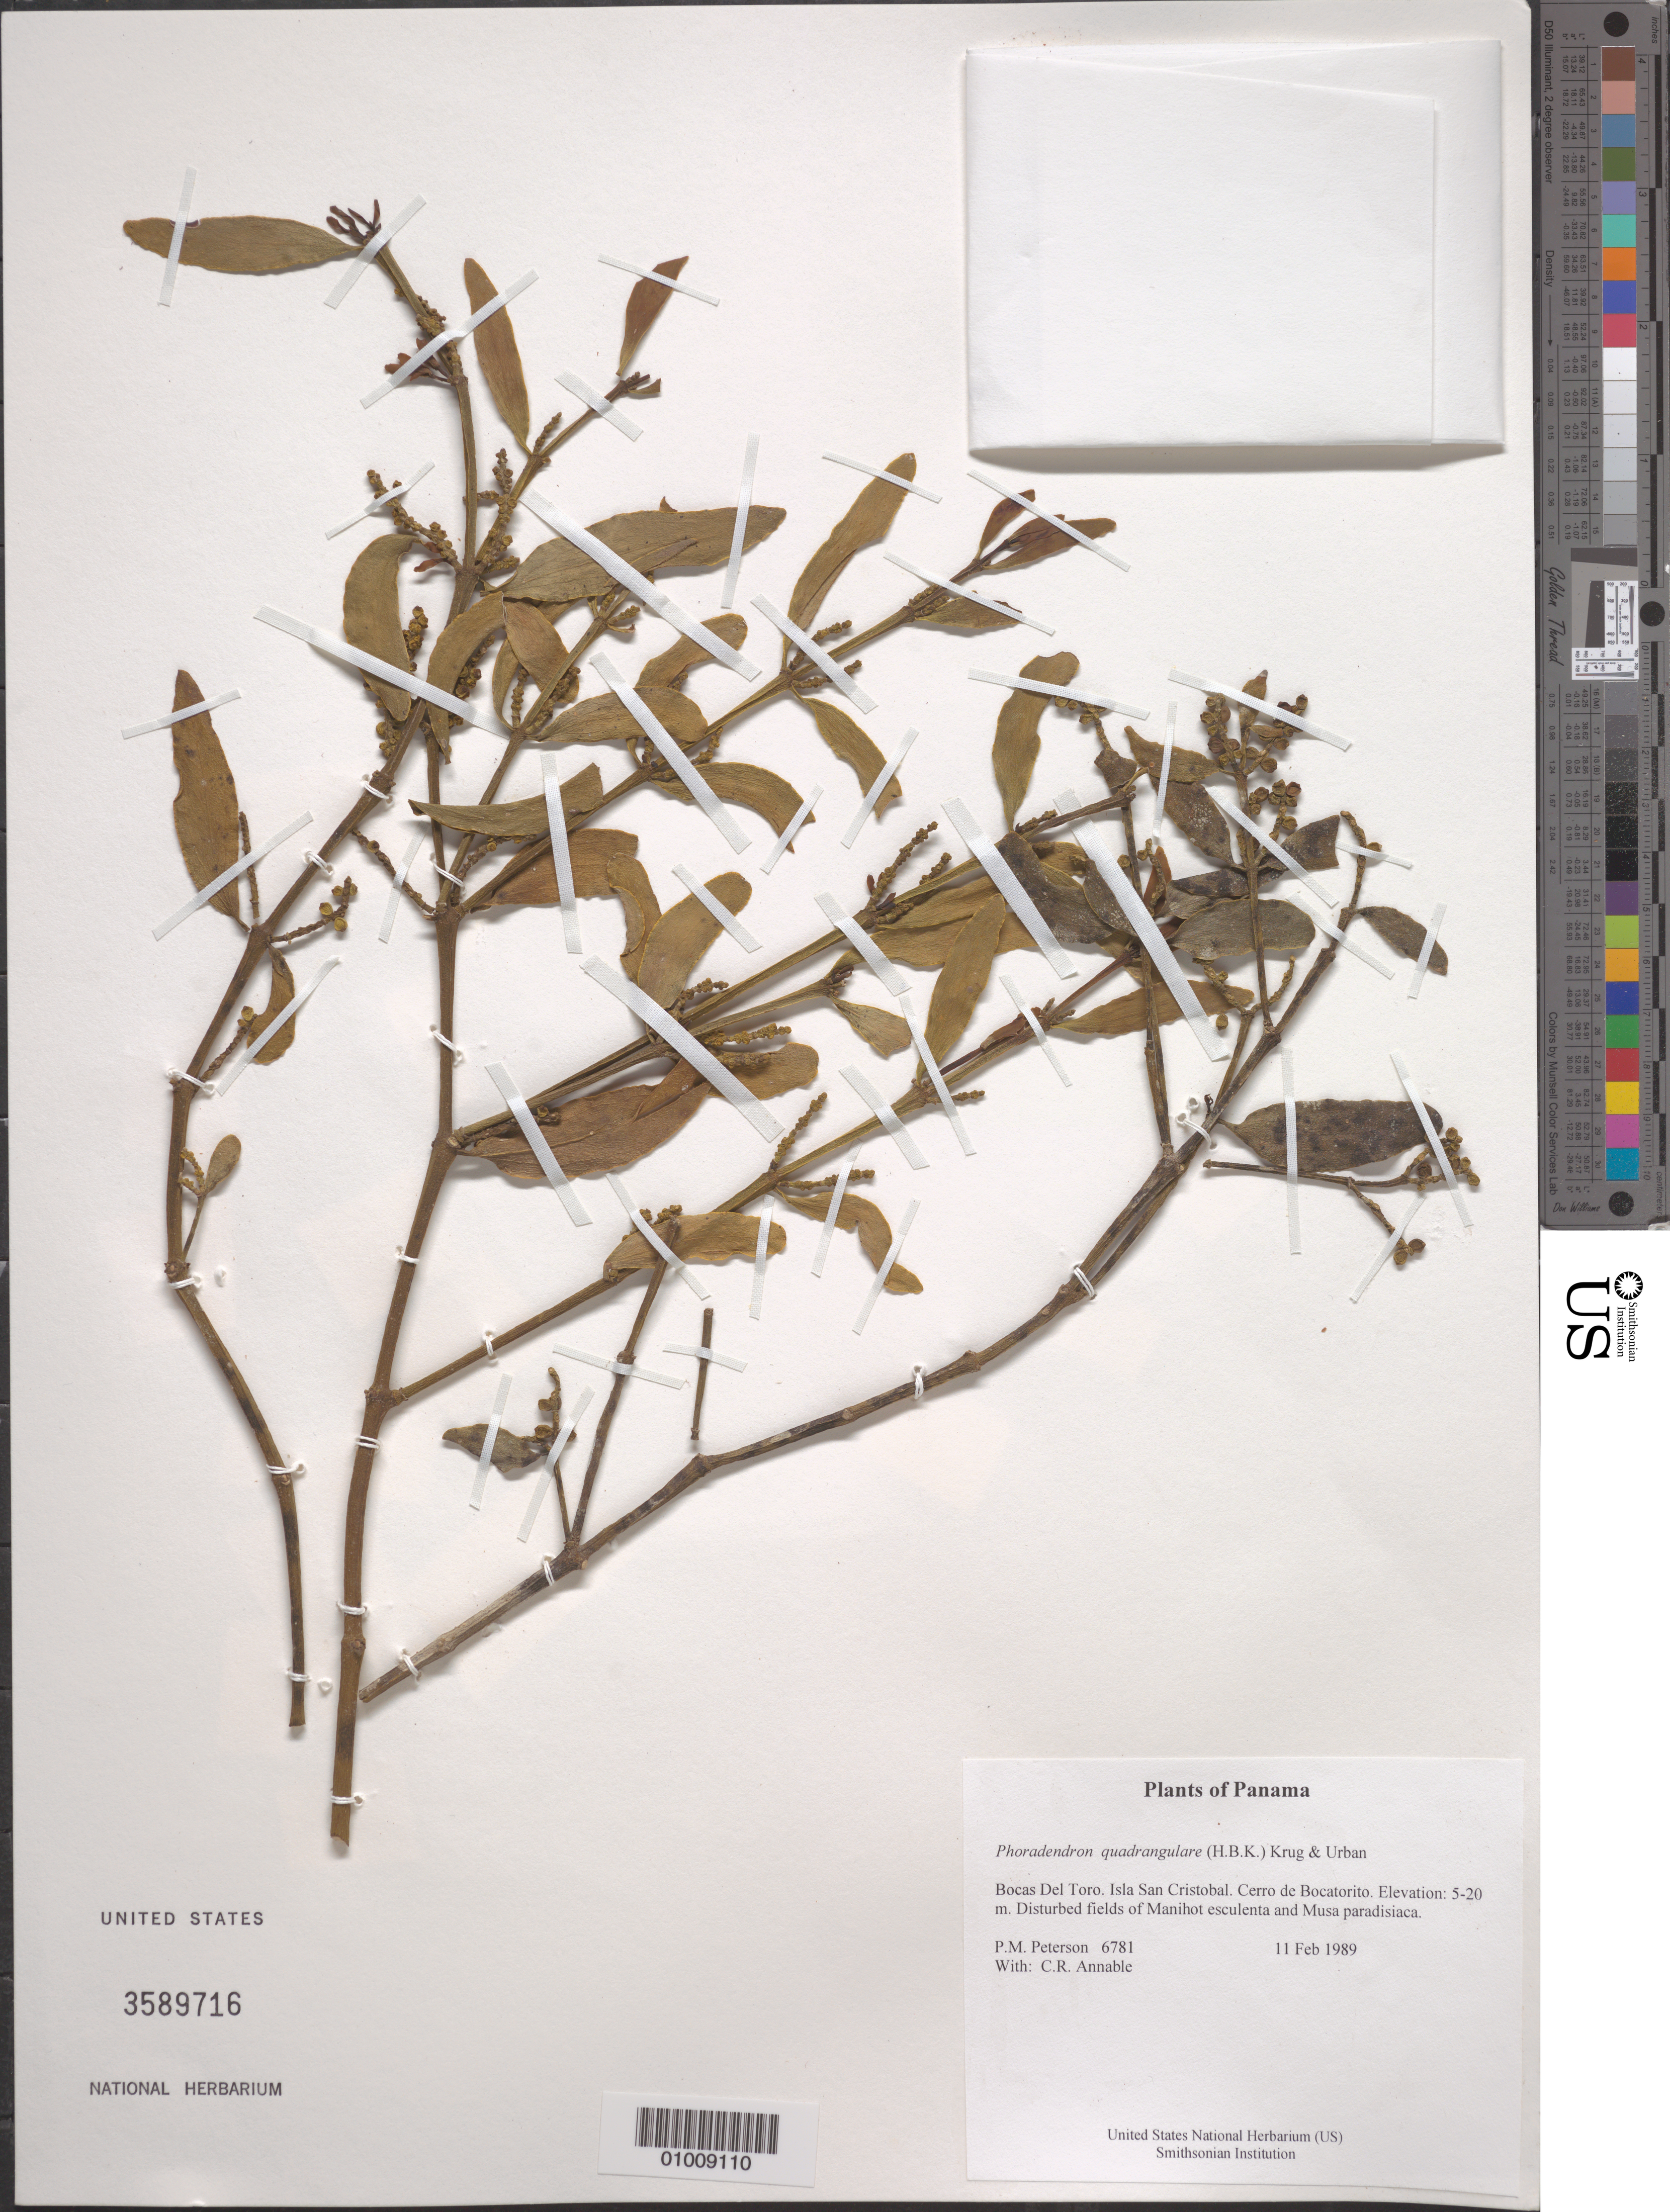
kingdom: Plantae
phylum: Tracheophyta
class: Magnoliopsida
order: Santalales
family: Viscaceae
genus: Phoradendron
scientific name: Phoradendron quadrangulare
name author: (Kunth) Griseb.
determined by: Liesner, R. L.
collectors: P. M. Peterson & C. R. Annable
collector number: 06781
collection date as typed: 11 Feb 1989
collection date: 1989-02-11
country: Panama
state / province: Bocas del Toro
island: San Cristobal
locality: Cerro de Bocatorito.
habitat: Disturbed fields of Manihot esculenta and Musa paradisiaca.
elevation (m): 5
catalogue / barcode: US 3589716